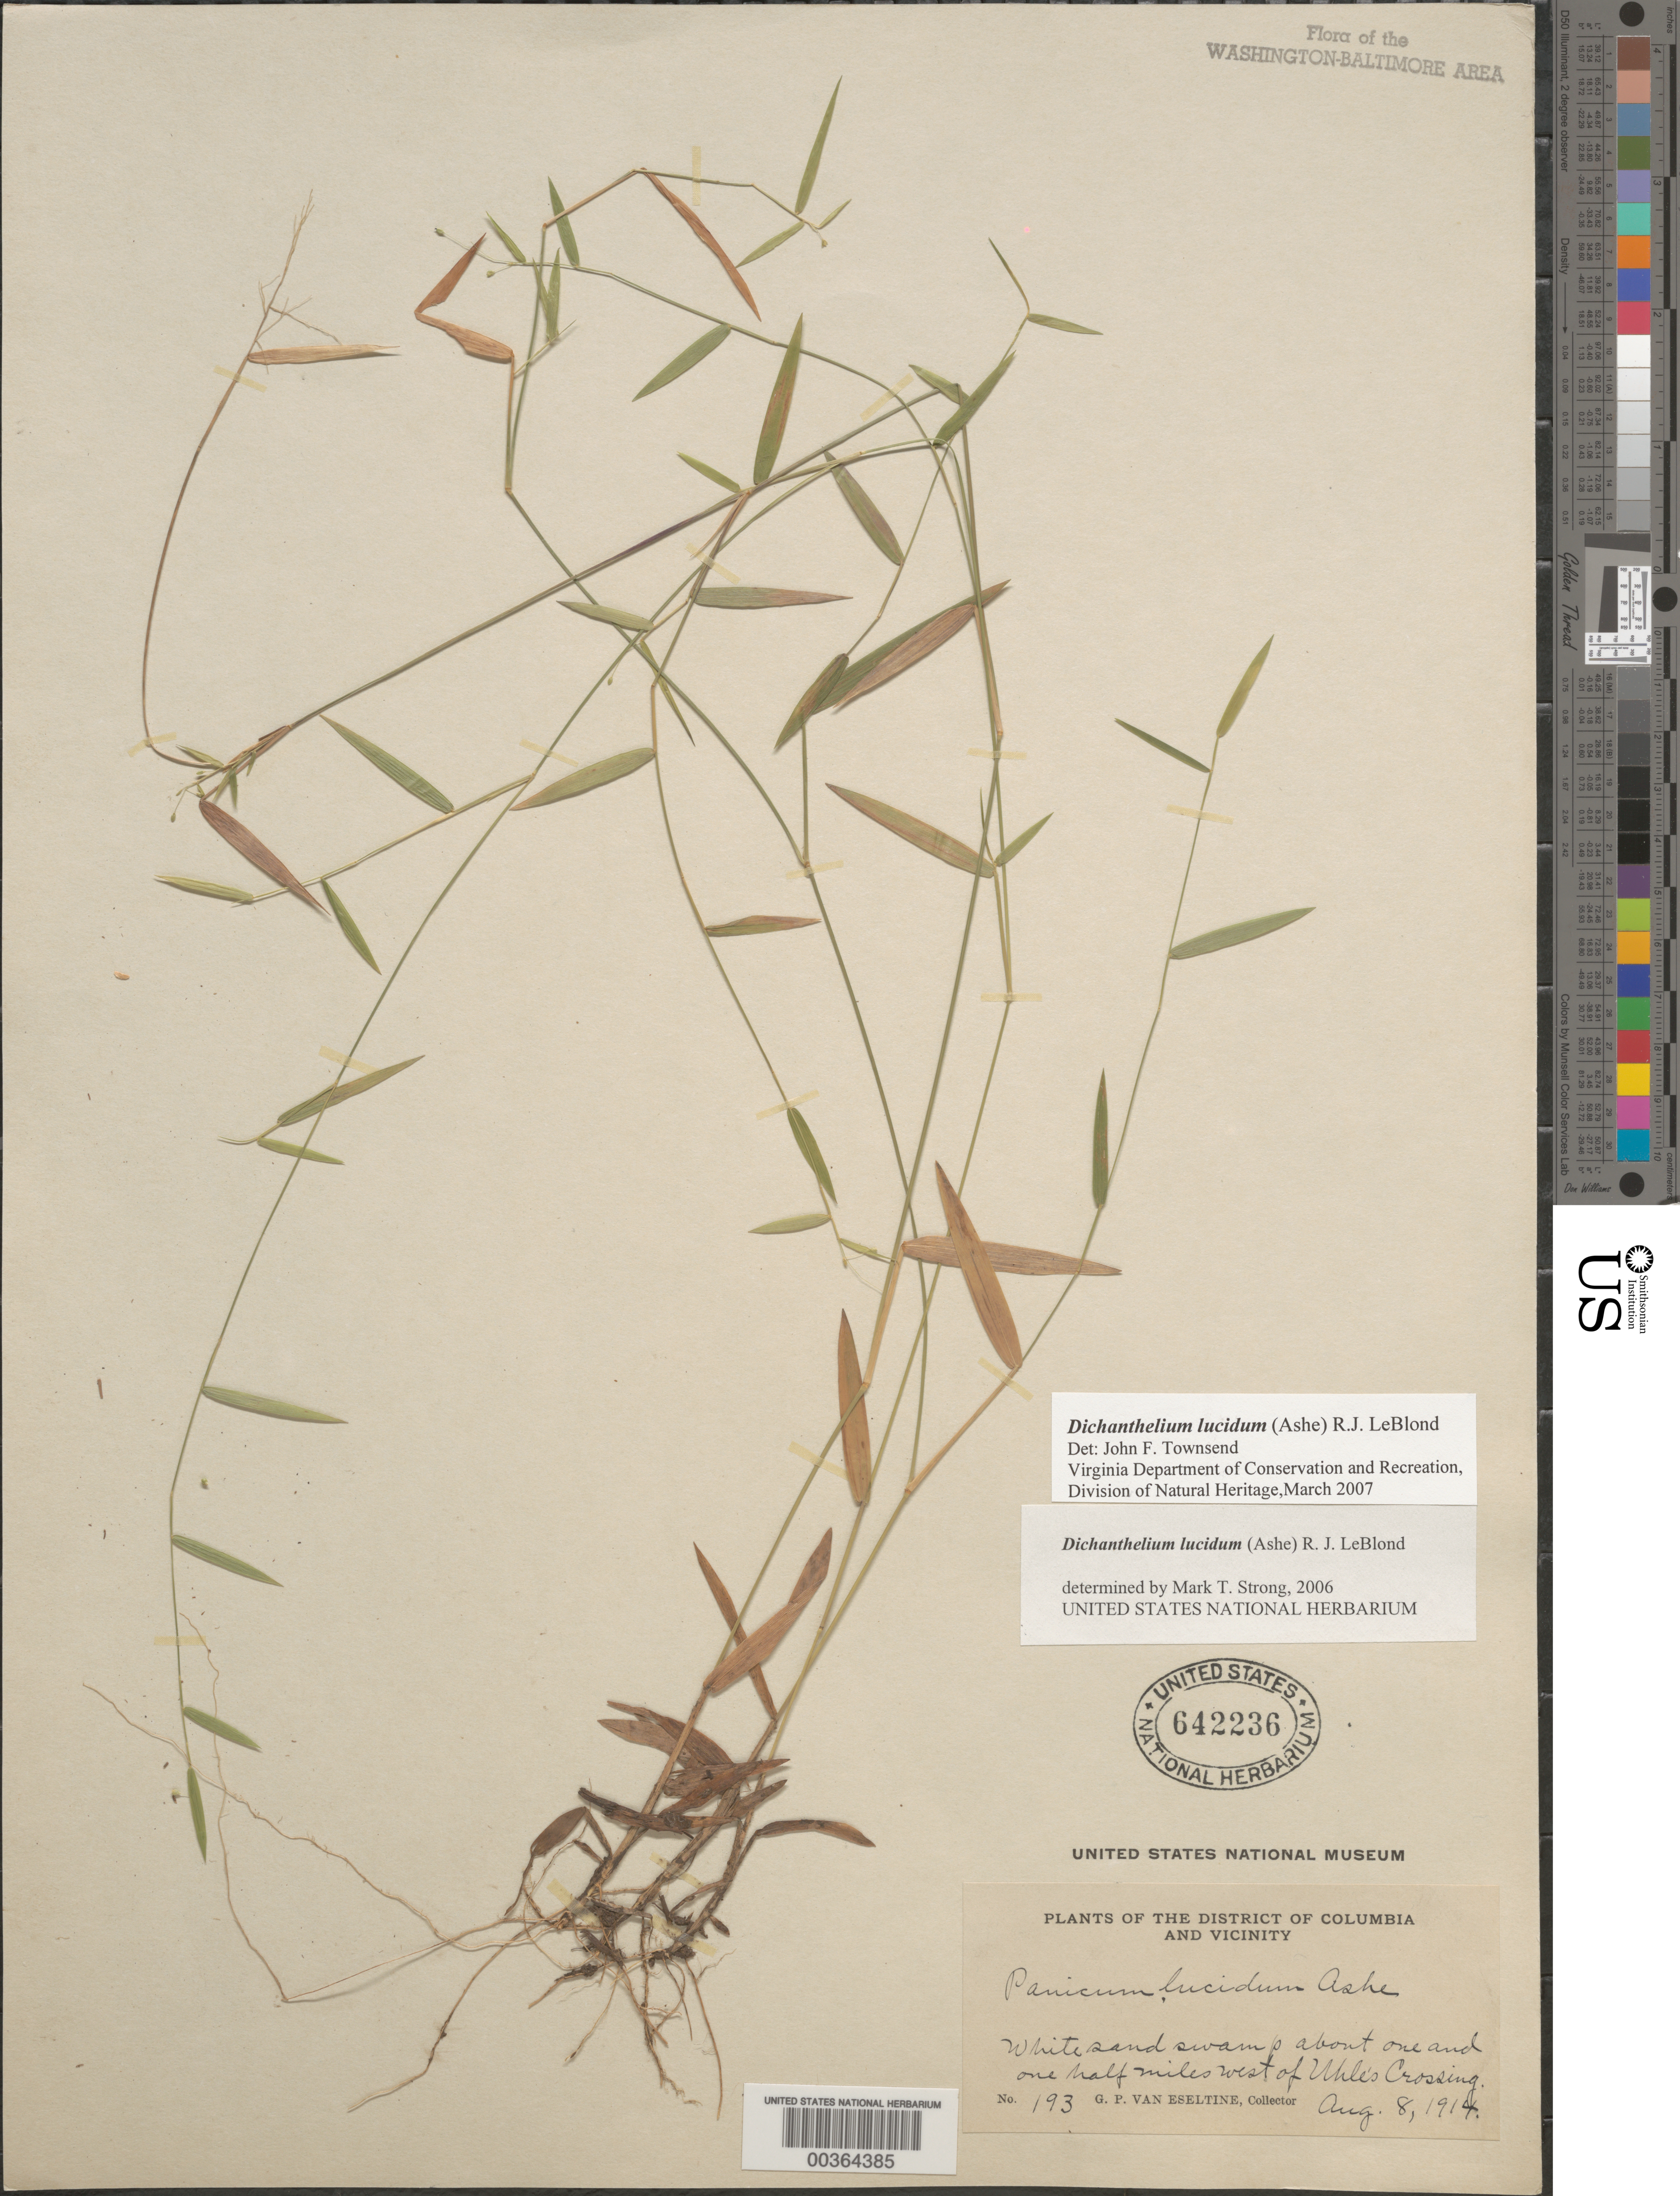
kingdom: Plantae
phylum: Tracheophyta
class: Liliopsida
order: Poales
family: Poaceae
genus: Dichanthelium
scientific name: Dichanthelium dichotomum var. dichotomum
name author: (L.) Gould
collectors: G. P. Van Eseltine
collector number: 193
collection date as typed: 08 Aug 1914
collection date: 1914-08-08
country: United States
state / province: Maryland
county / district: Prince George's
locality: West of Uhles Crossing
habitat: White sand swamp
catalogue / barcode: US 642236